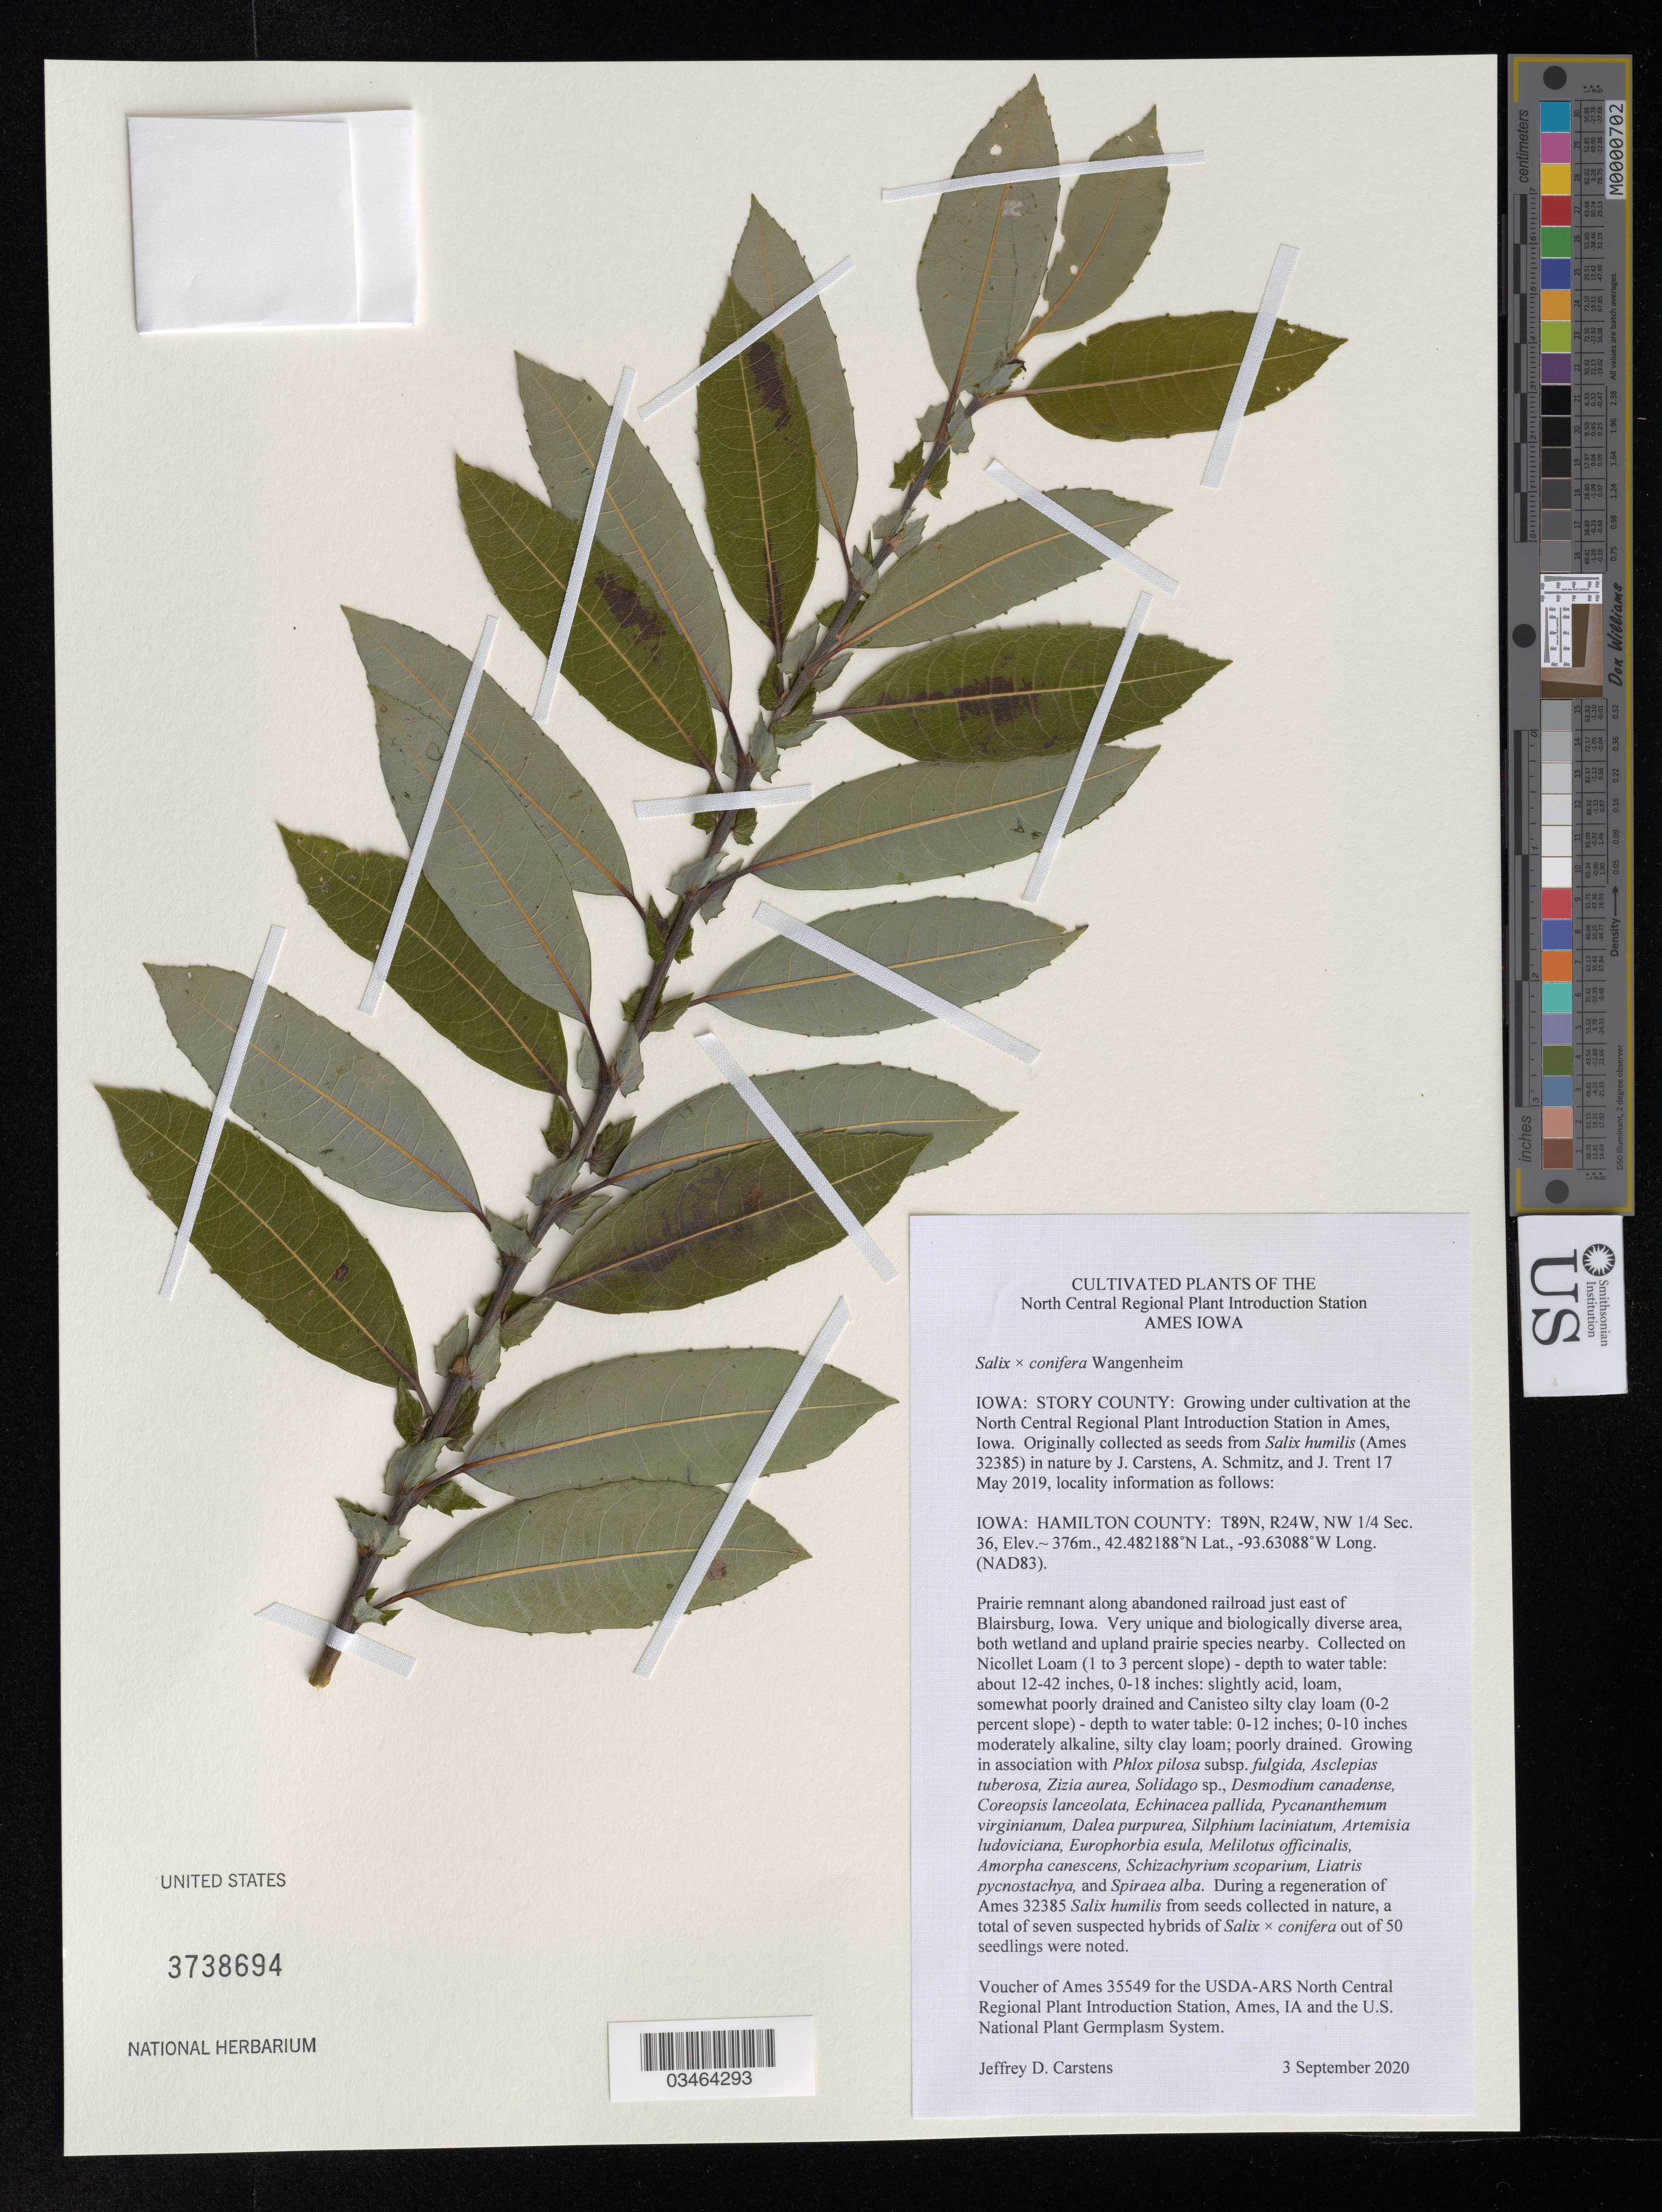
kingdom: Plantae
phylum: Tracheophyta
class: Magnoliopsida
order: Malpighiales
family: Salicaceae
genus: Salix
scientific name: Salix x conifera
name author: Wangenh.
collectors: J. Carstens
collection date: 2020-09-03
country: United States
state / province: Iowa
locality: Story County: Growing under cultivation at the North Central Regional Plant Introduction Station in Ames. Originally collected as seeds from Salix humilis (Ames 32385) in nature by J. Carstens, A. Schmitz, and J. Trent 17 May 2019, locality information as follows: Iowa: Hamilton County: T89N, R24W, NW 1/4 Sec. 36, Elev. ~376m., 42.482188ºN Lat., -93.63088ºW Long. (NAD83). Prairie remnant along abandoned railroad just east of Blairsburg, Iowa.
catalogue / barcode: US 3738694